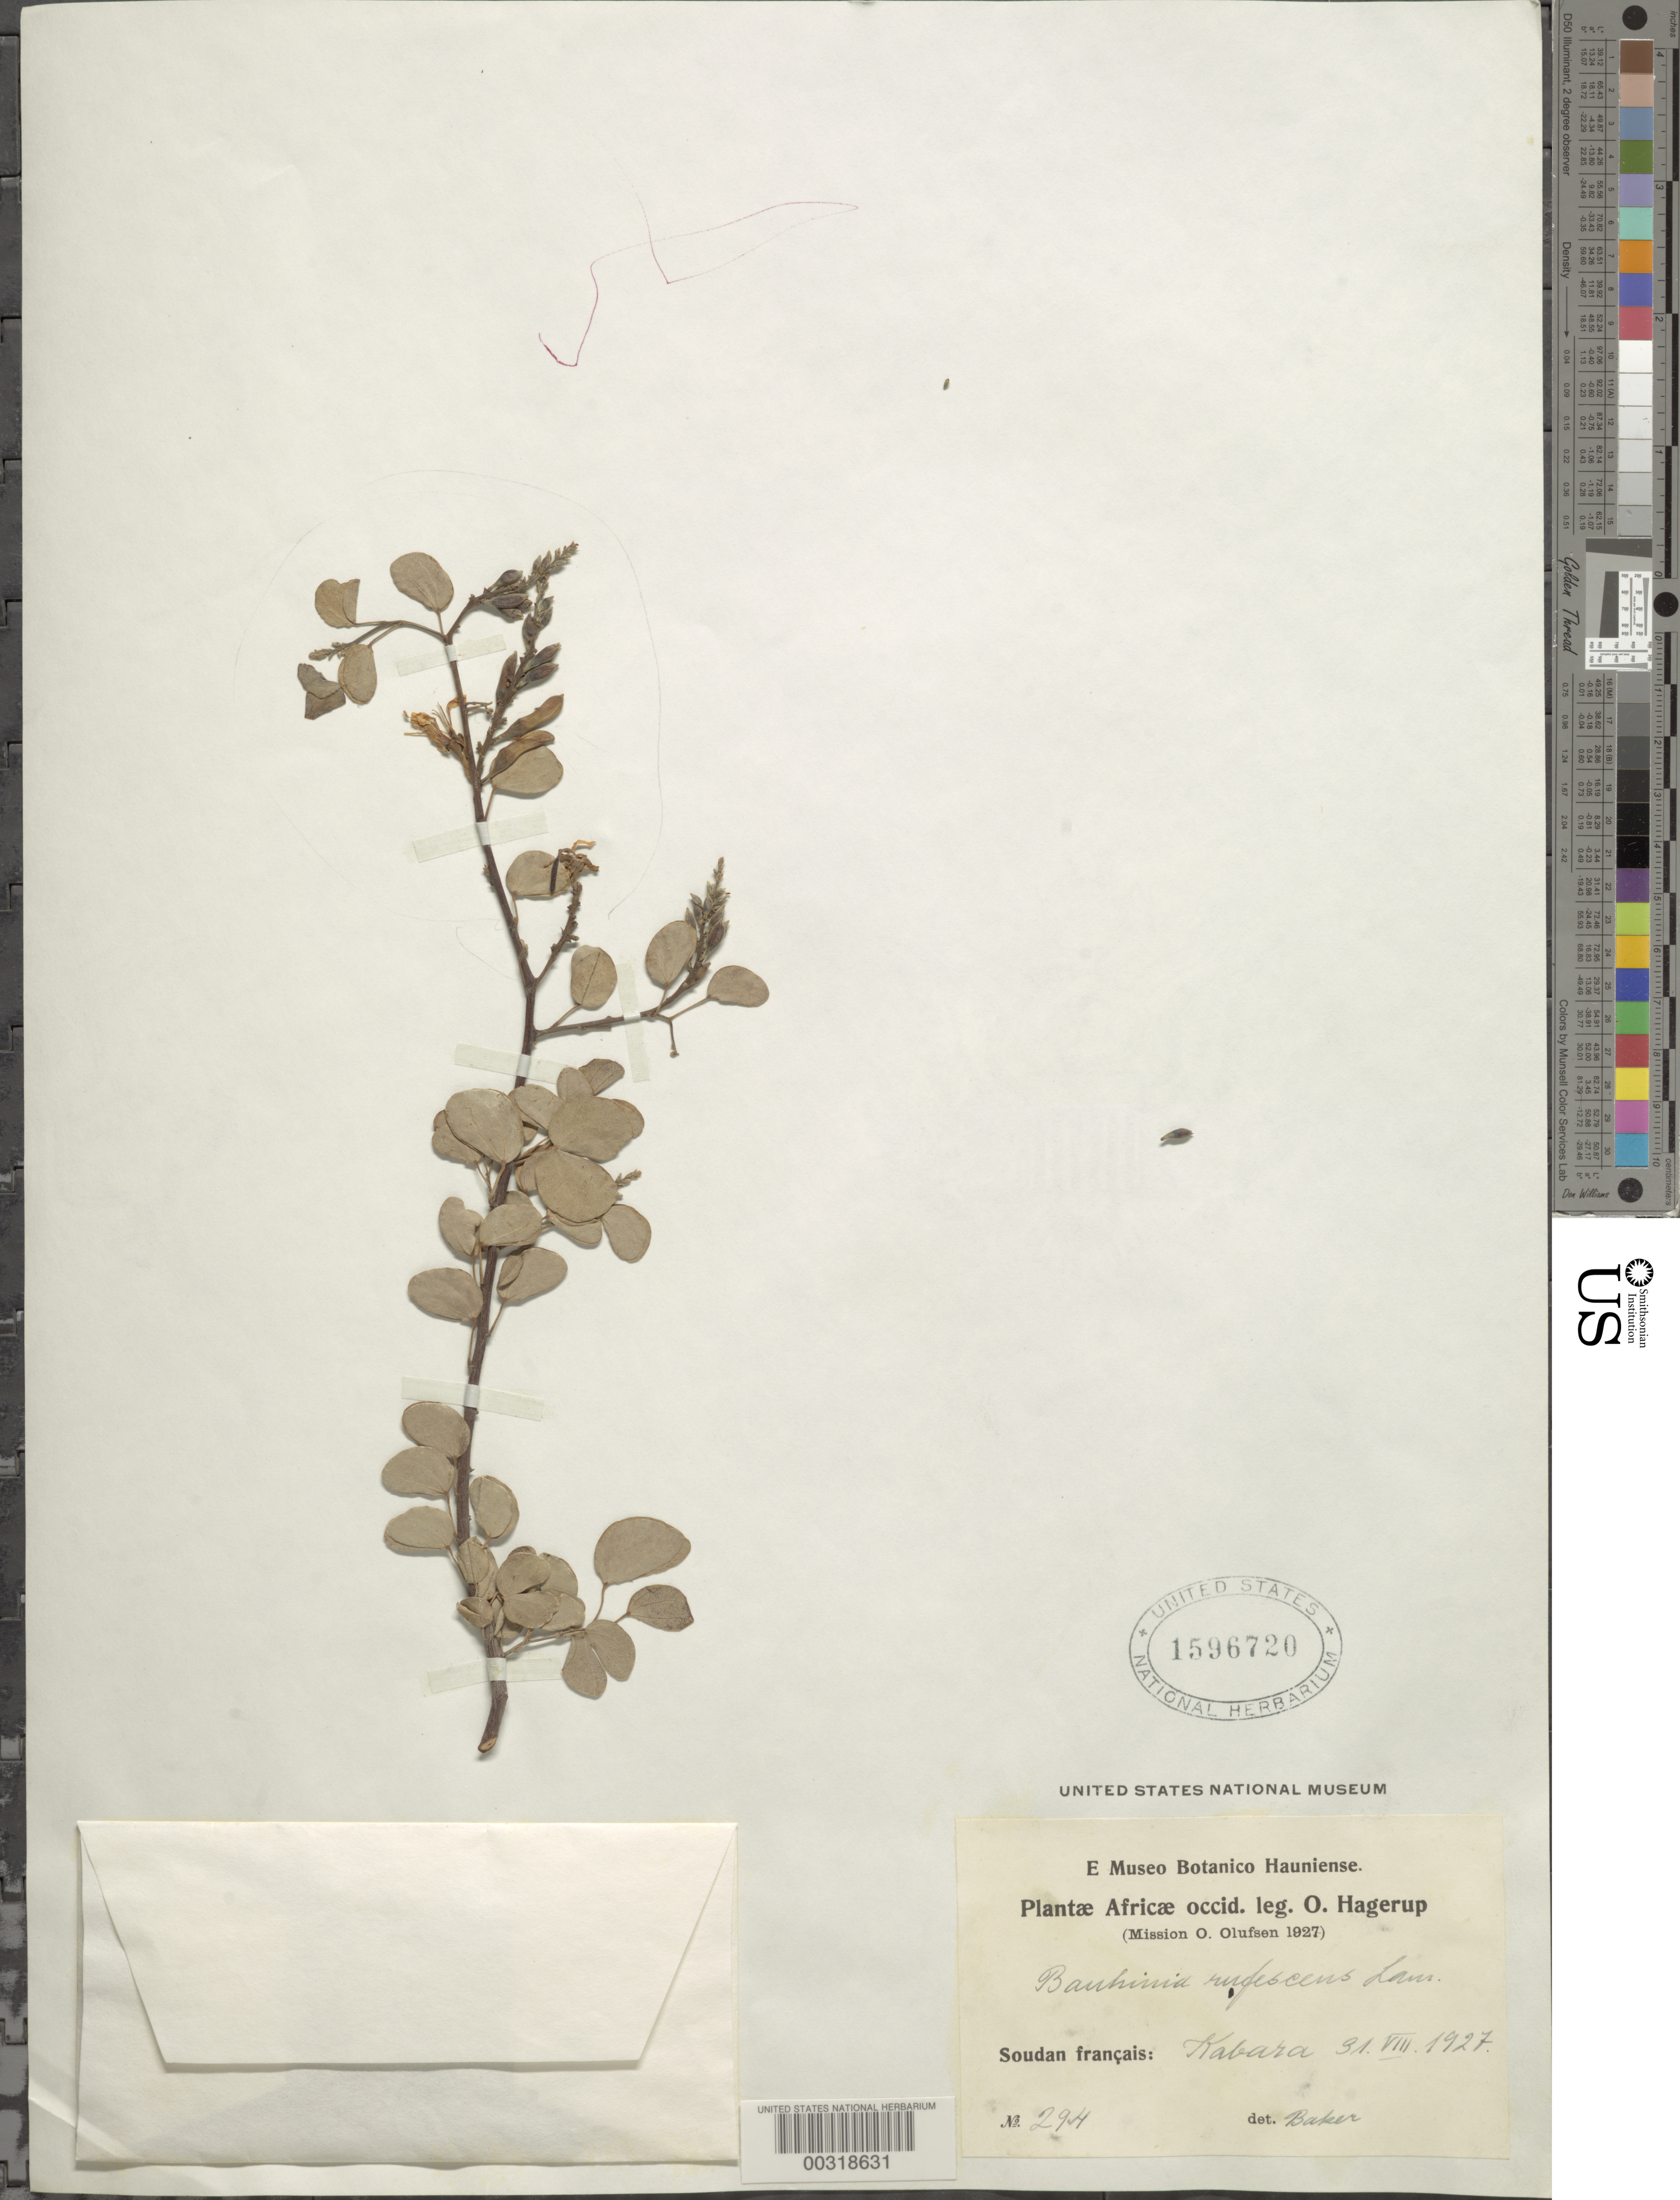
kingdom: Plantae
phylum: Tracheophyta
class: Magnoliopsida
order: Fabales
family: Fabaceae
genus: Bauhinia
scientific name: Bauhinia rufescens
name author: Lam.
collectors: O. Hagerup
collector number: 294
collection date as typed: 31 Aug 1927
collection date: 1927-08-31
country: Mali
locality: Kabara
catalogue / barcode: US 1596720